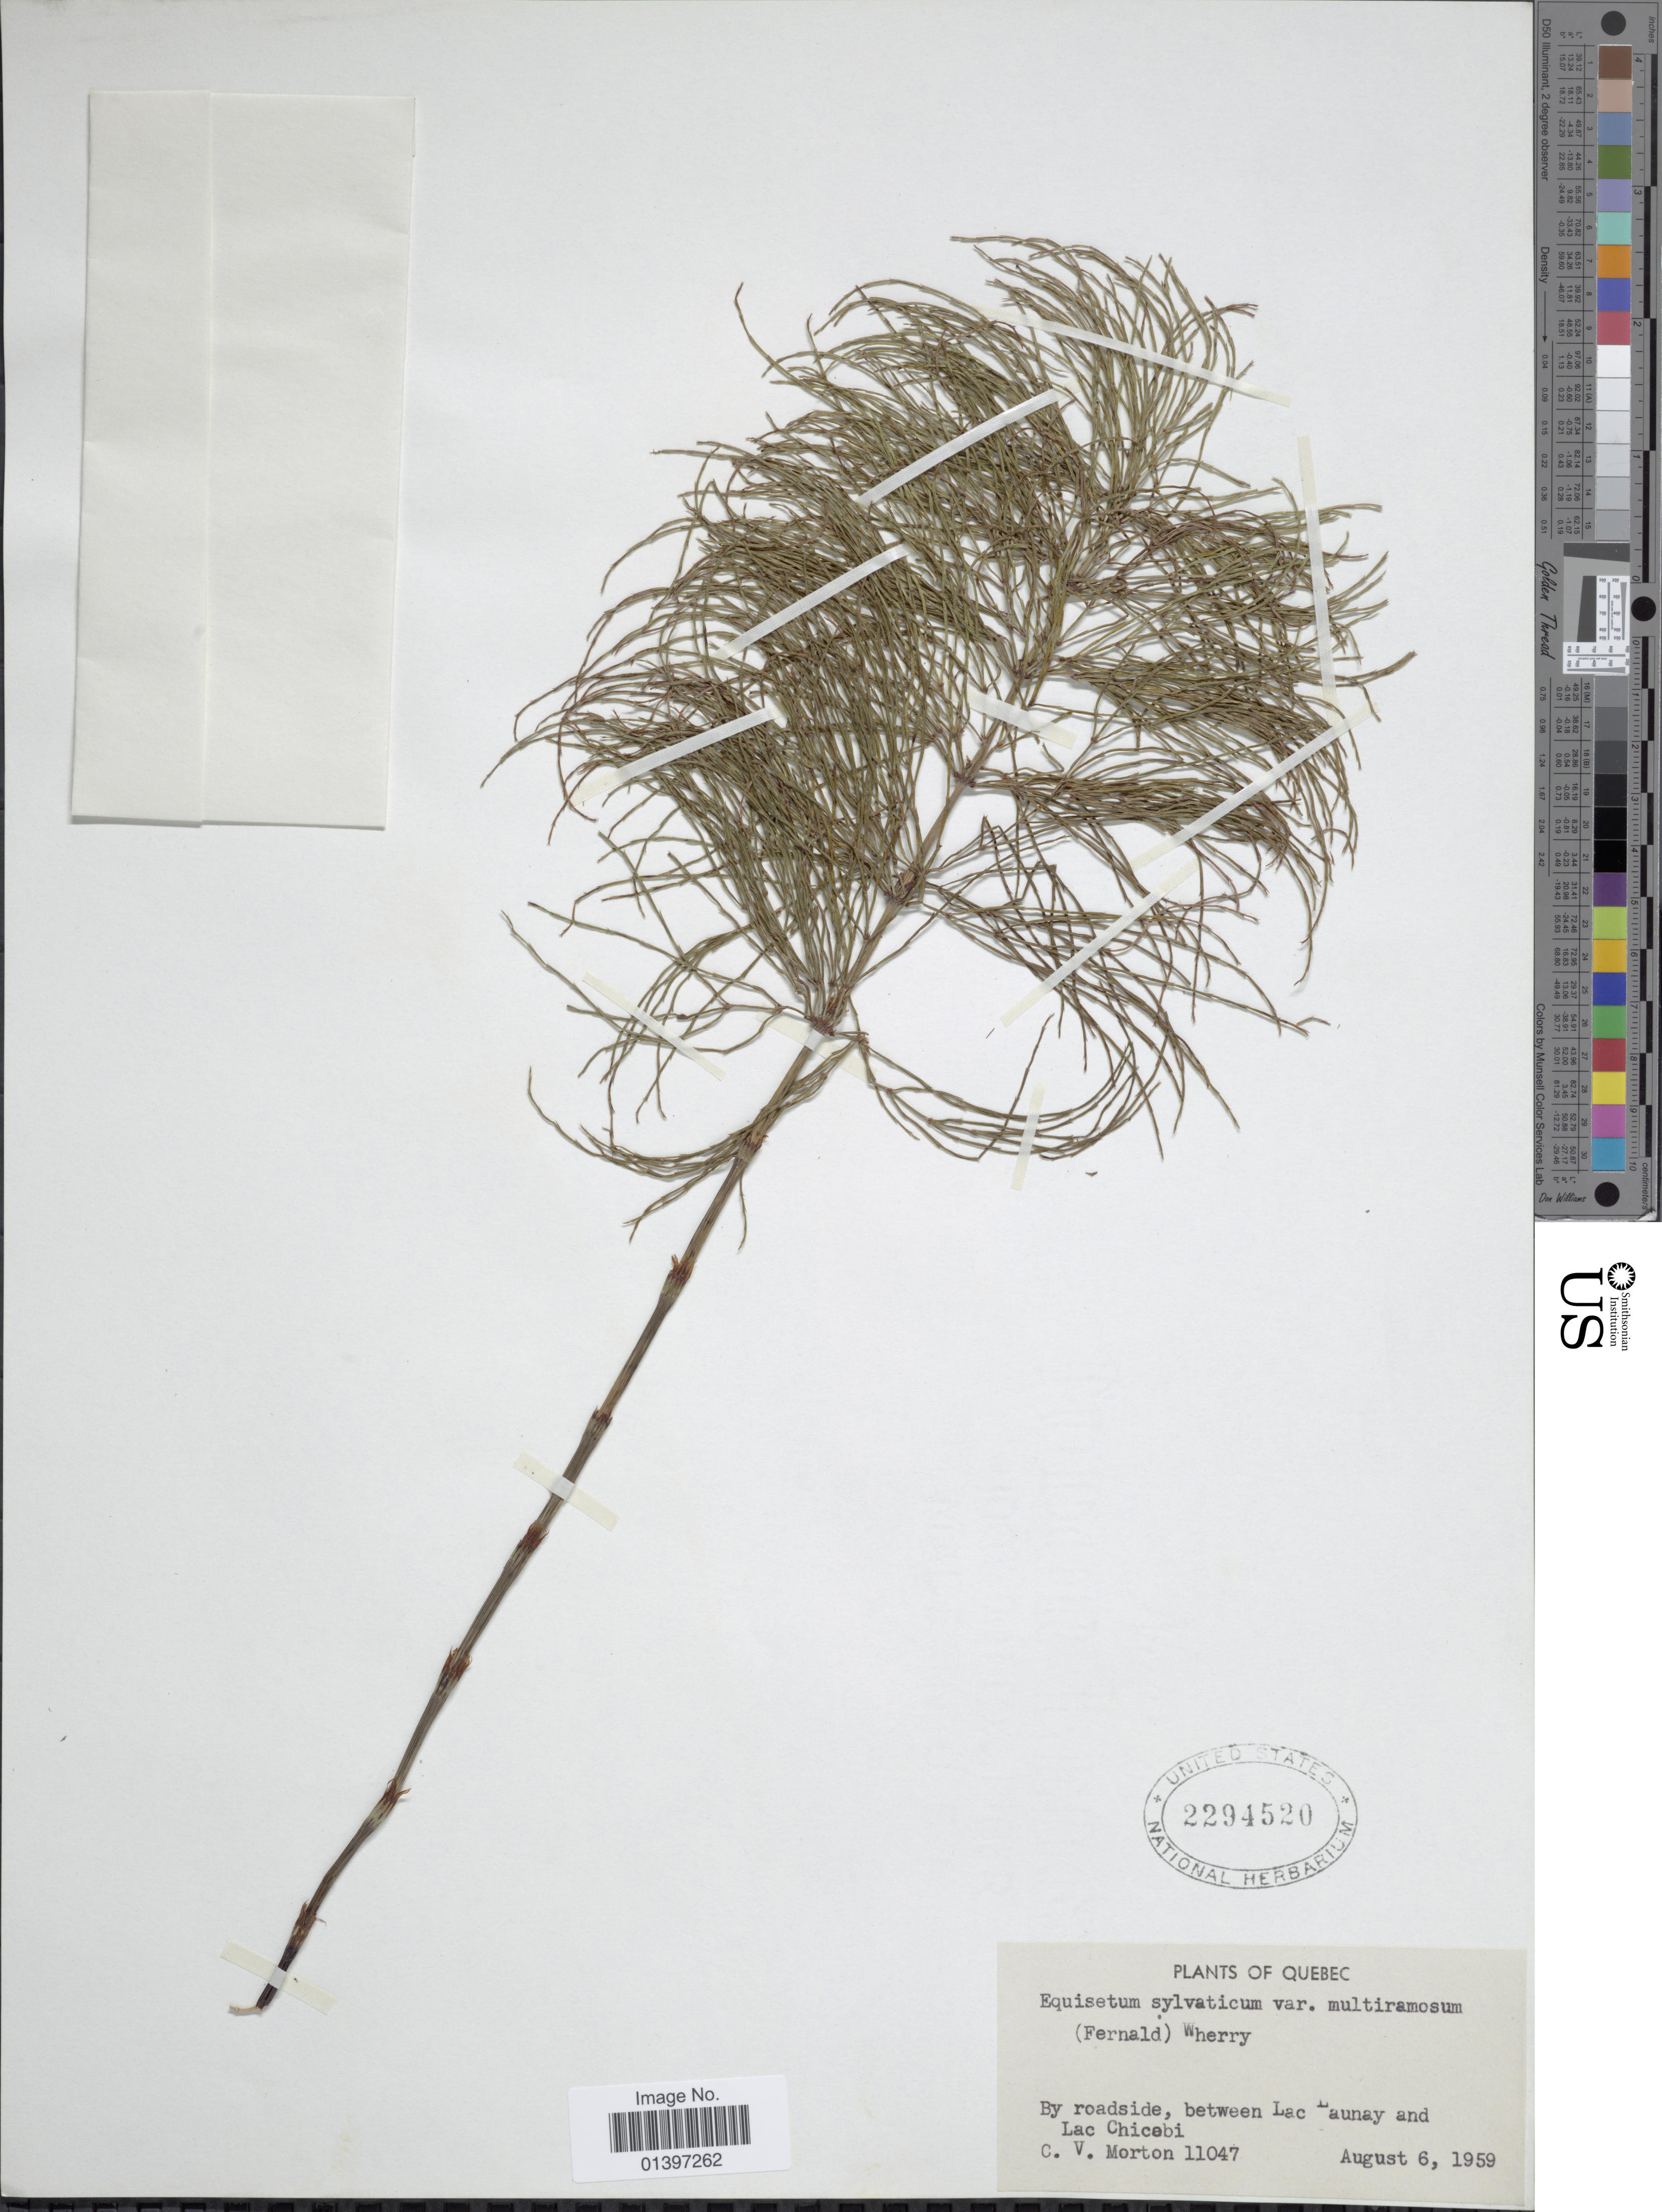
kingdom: Plantae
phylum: Tracheophyta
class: Polypodiopsida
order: Equisetales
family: Equisetaceae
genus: Equisetum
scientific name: Equisetum sylvaticum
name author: L.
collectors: C. V. Morton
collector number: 11047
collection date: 1959-08-06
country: Canada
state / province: Quebec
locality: By road, between Lac Launay and Lac Chicobi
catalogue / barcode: US 2294520